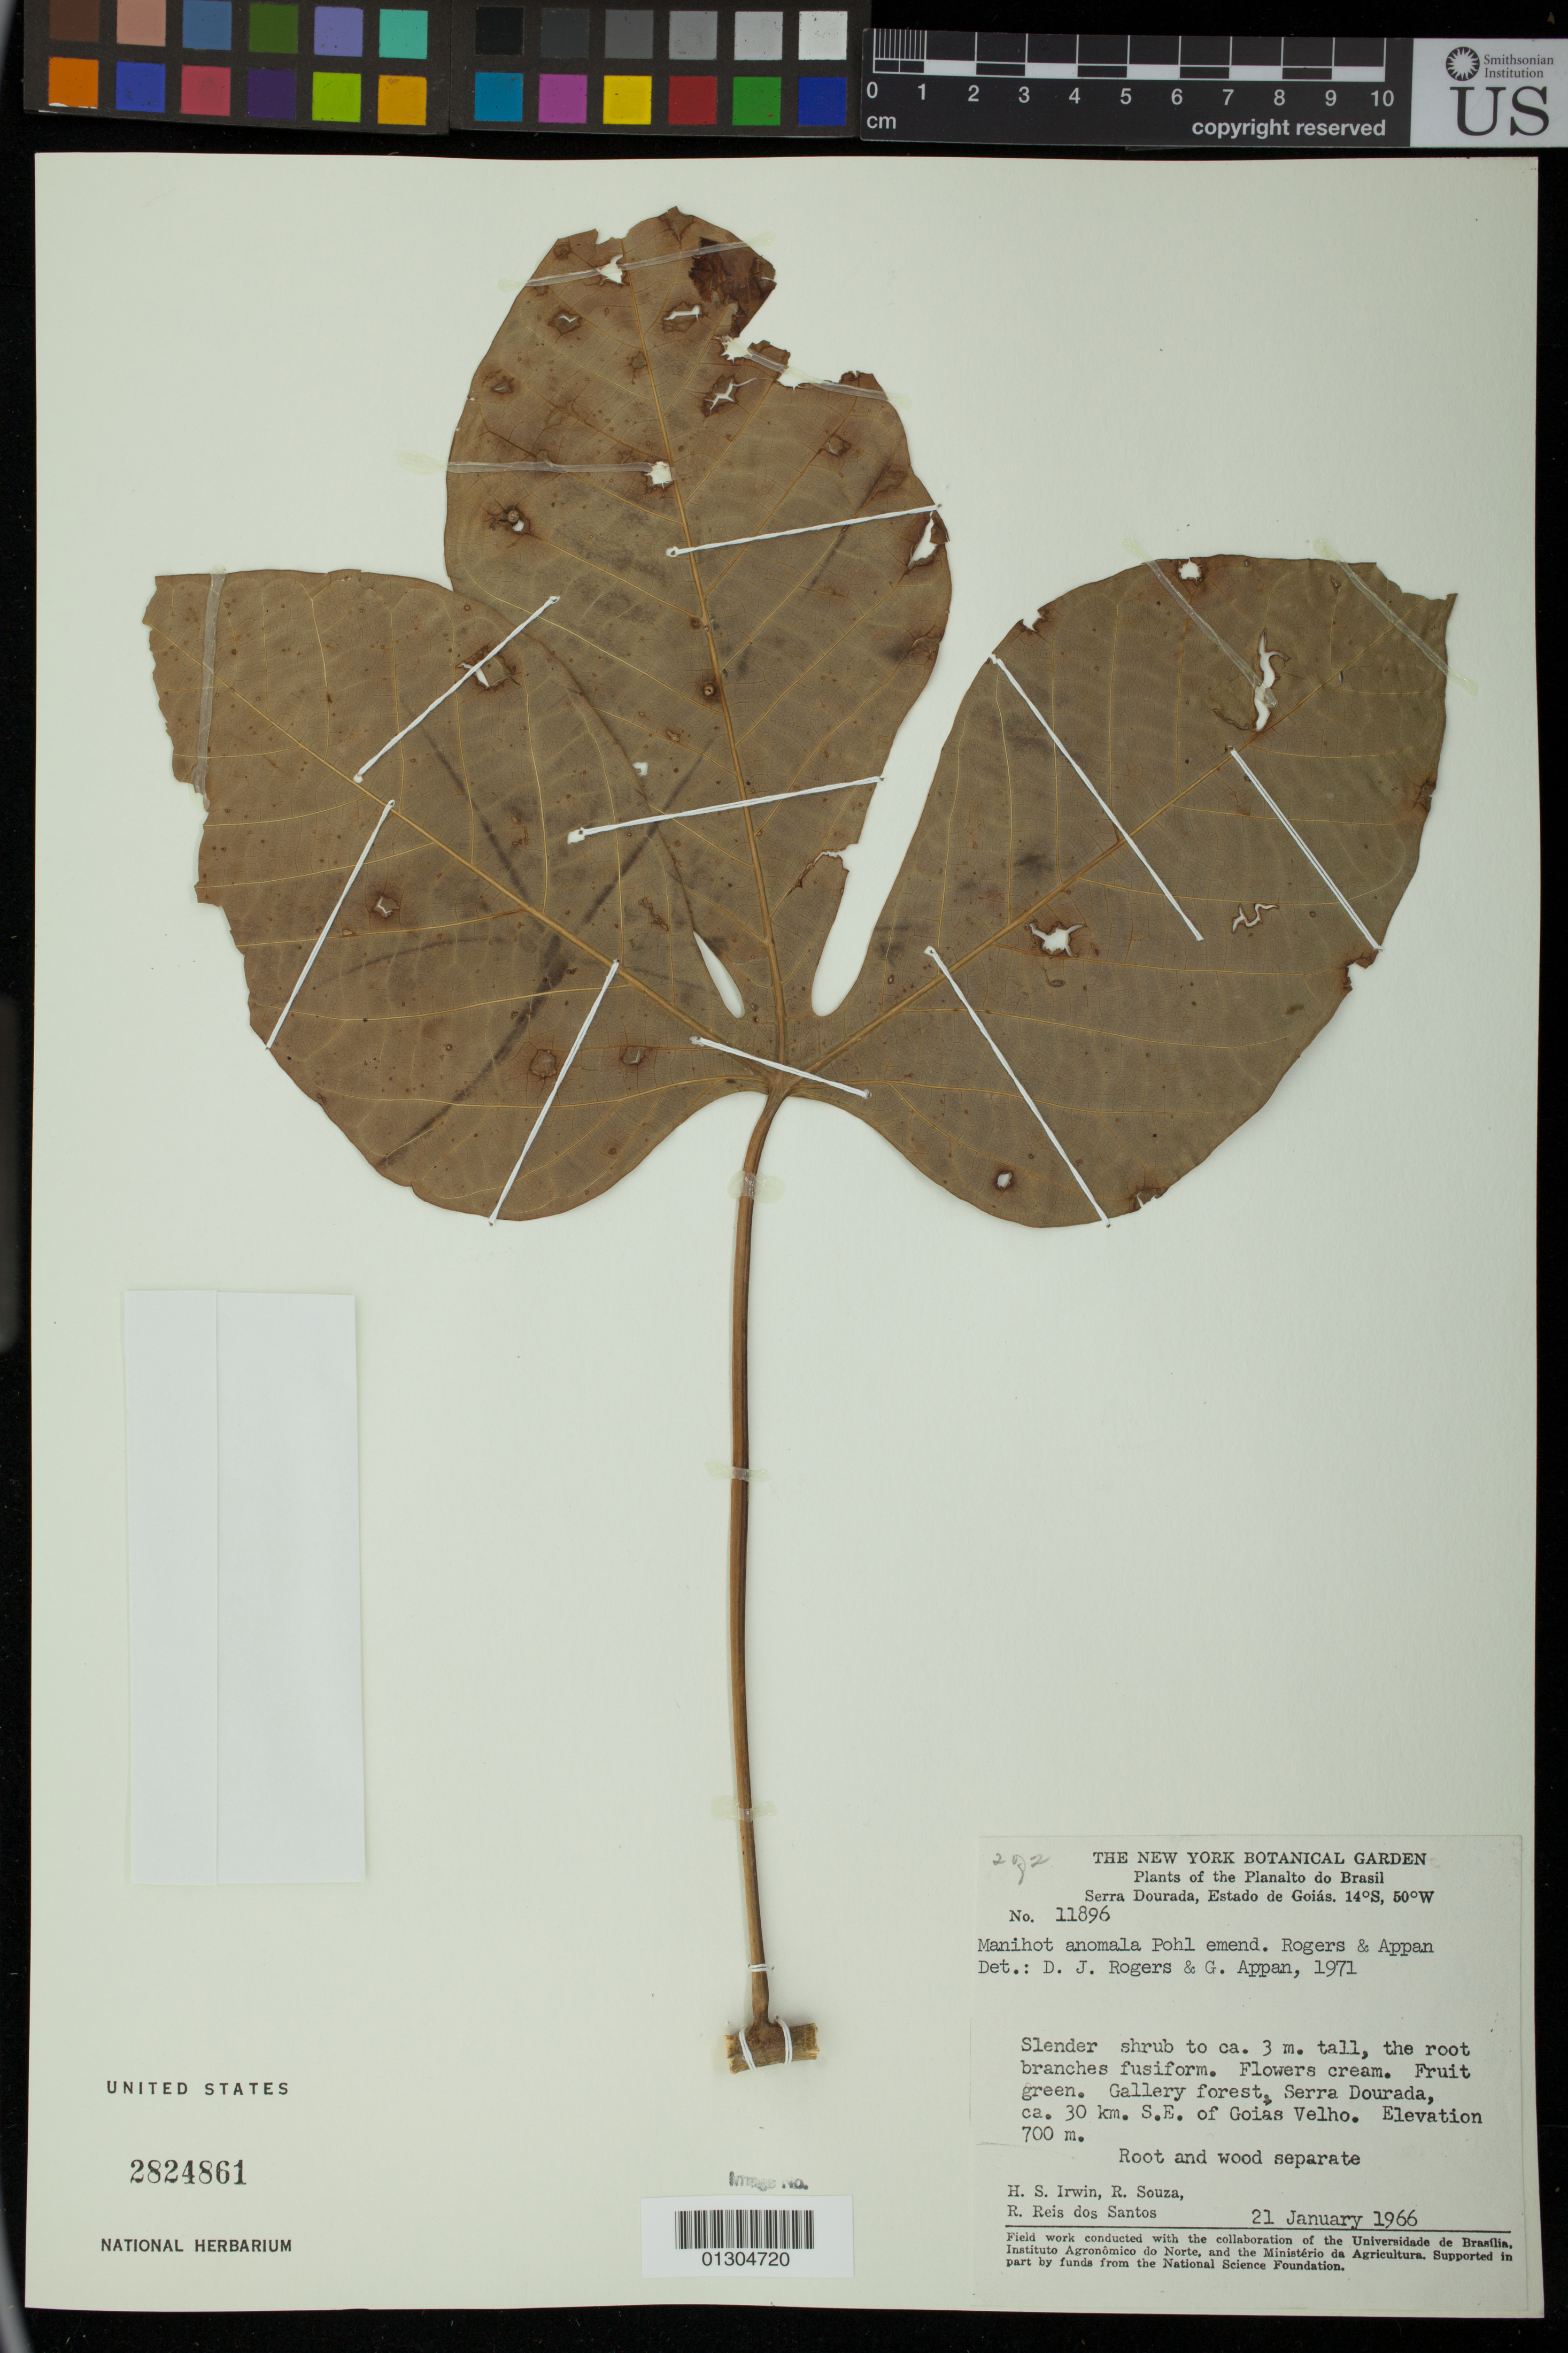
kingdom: Plantae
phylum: Tracheophyta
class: Magnoliopsida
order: Malpighiales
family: Euphorbiaceae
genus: Manihot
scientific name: Manihot anomala subsp. anomala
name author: Pohl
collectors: H. Irwin, R. Souza & R. Reis dos Santos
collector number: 11896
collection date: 1966-01-21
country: Brazil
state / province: Goiás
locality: Serra Dourada, ca. 30 km. S.E. of Goias Velho.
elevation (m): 700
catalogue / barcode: US 2824861